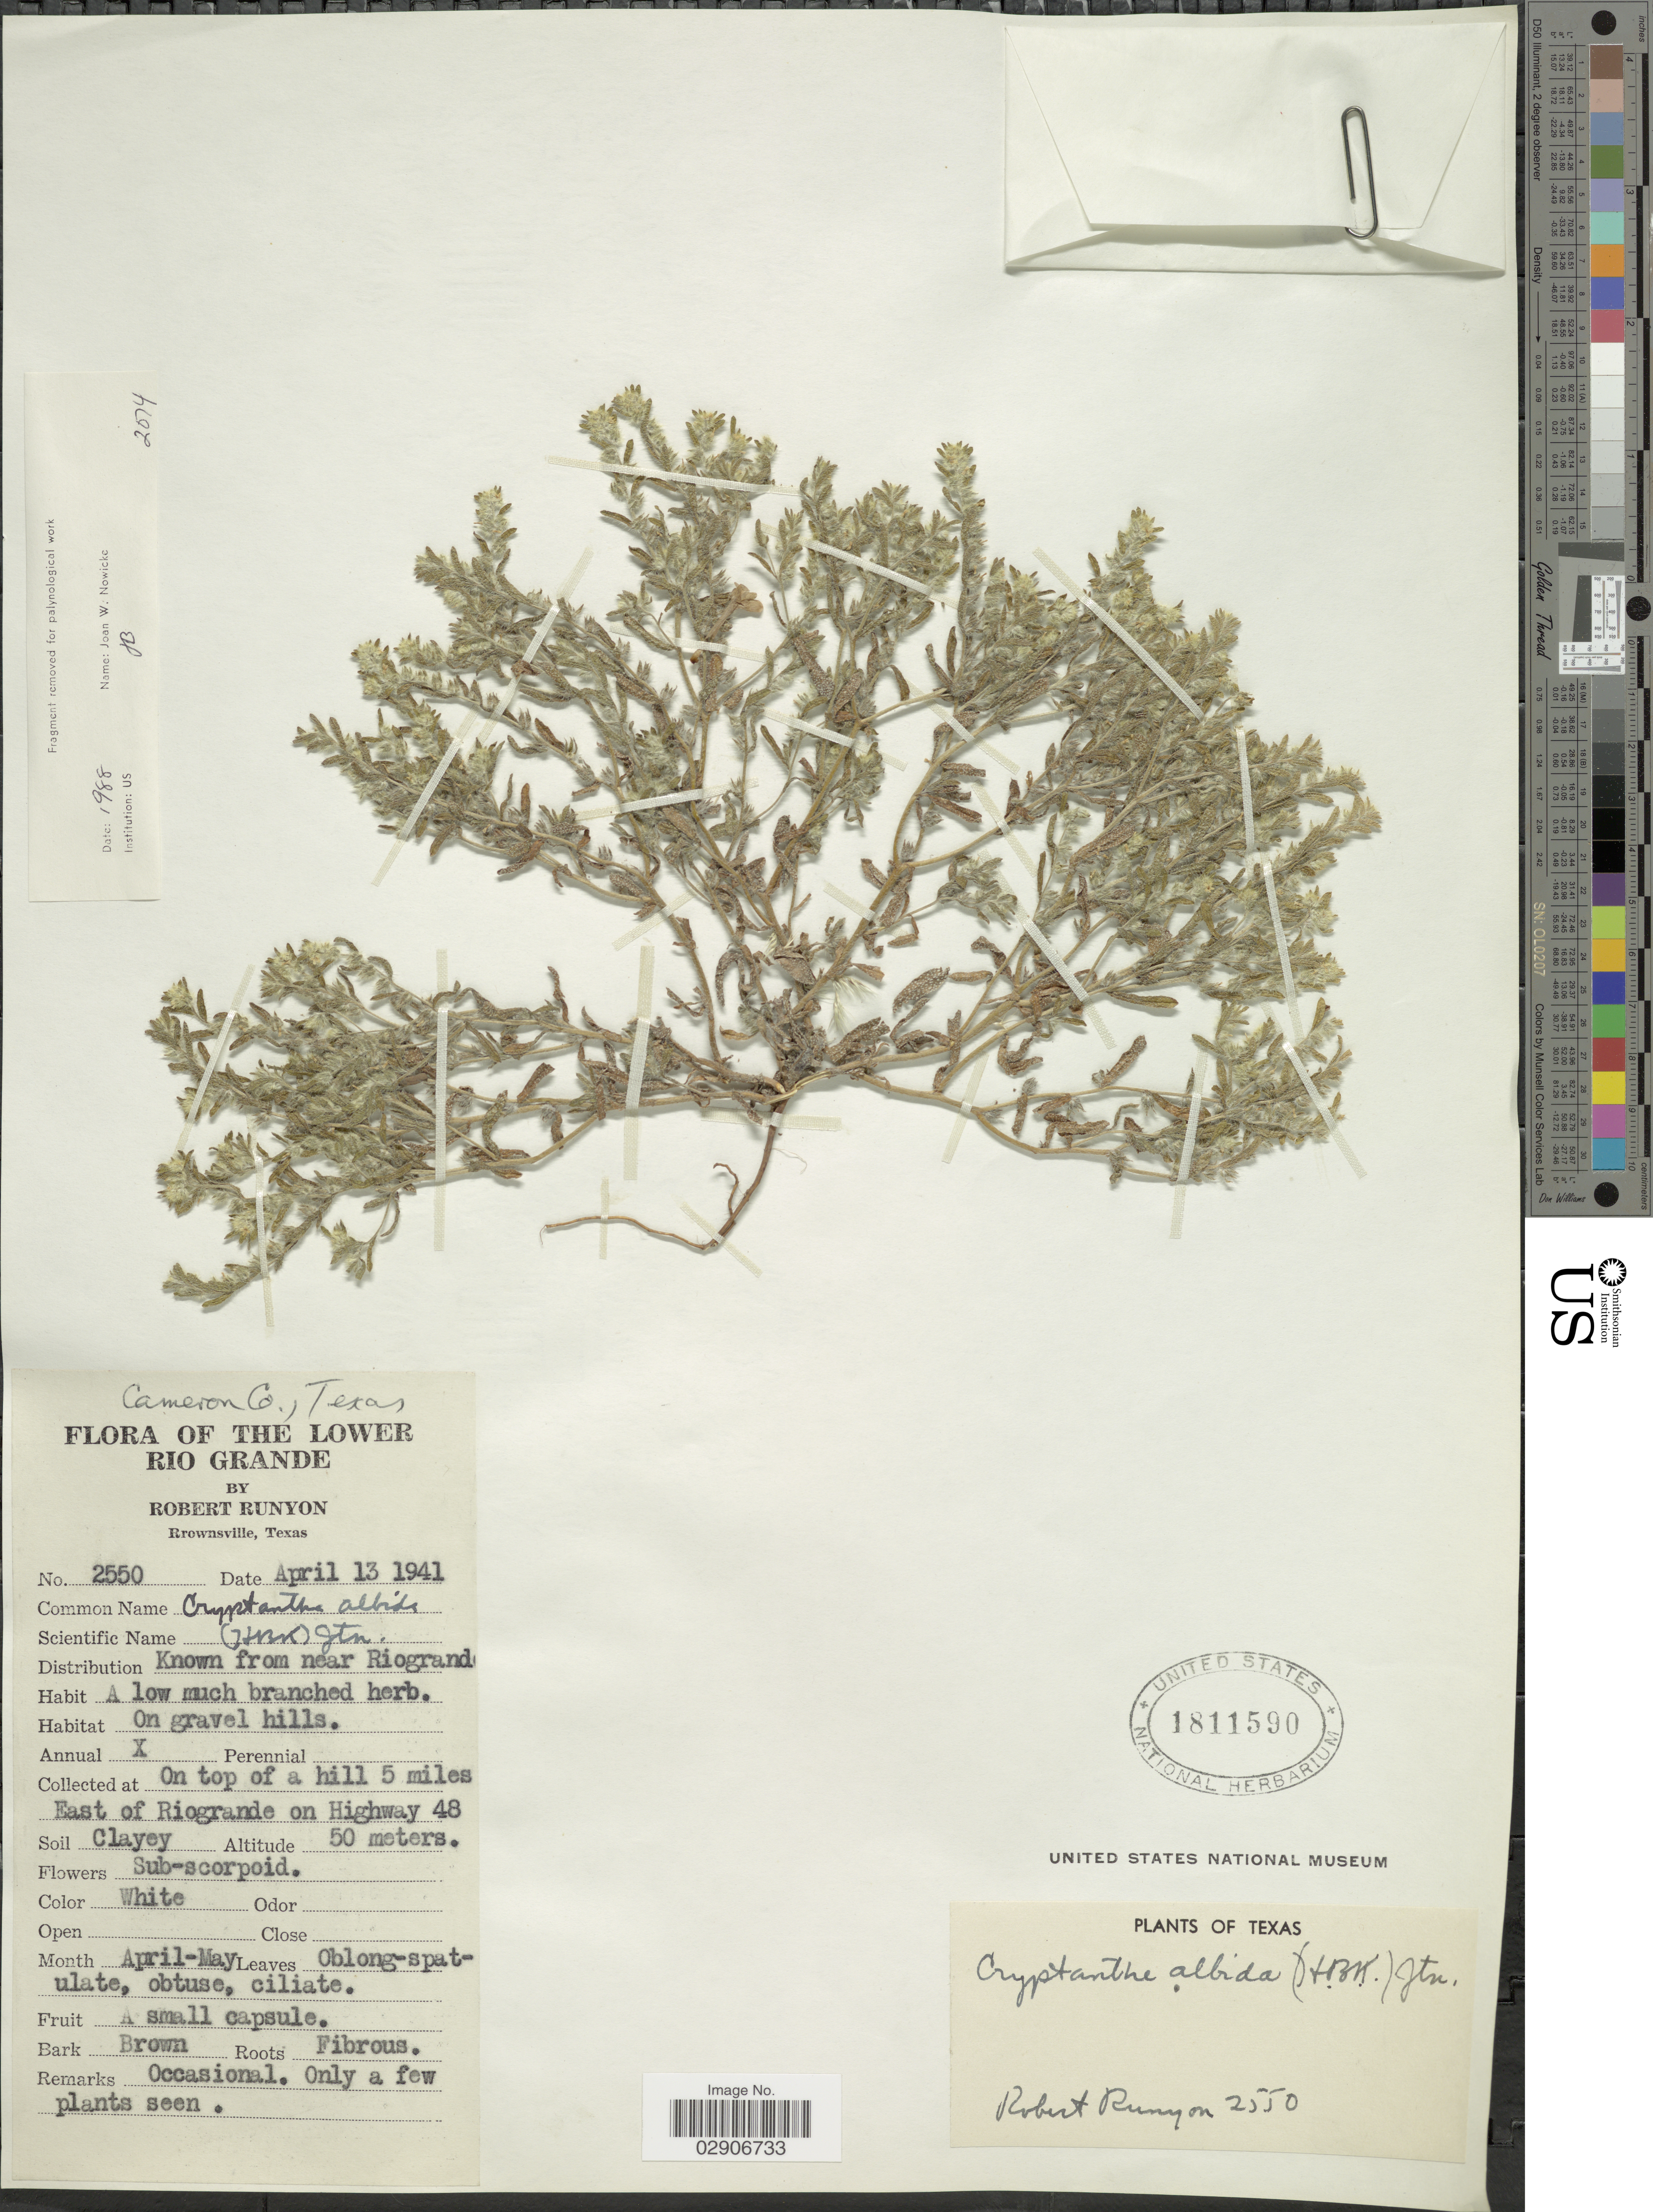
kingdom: Plantae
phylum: Tracheophyta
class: Magnoliopsida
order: Boraginales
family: Boraginaceae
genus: Cryptantha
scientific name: Cryptantha albida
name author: (Kunth) I.M. Johnst.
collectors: R. Runyon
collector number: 2550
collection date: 1941-04-13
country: United States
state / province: Texas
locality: On top of a hill 5 miles East of Riogrande on Highway 48. Cameron Co., Texas. Lower Rio Grande.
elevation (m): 50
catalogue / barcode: US 1811590